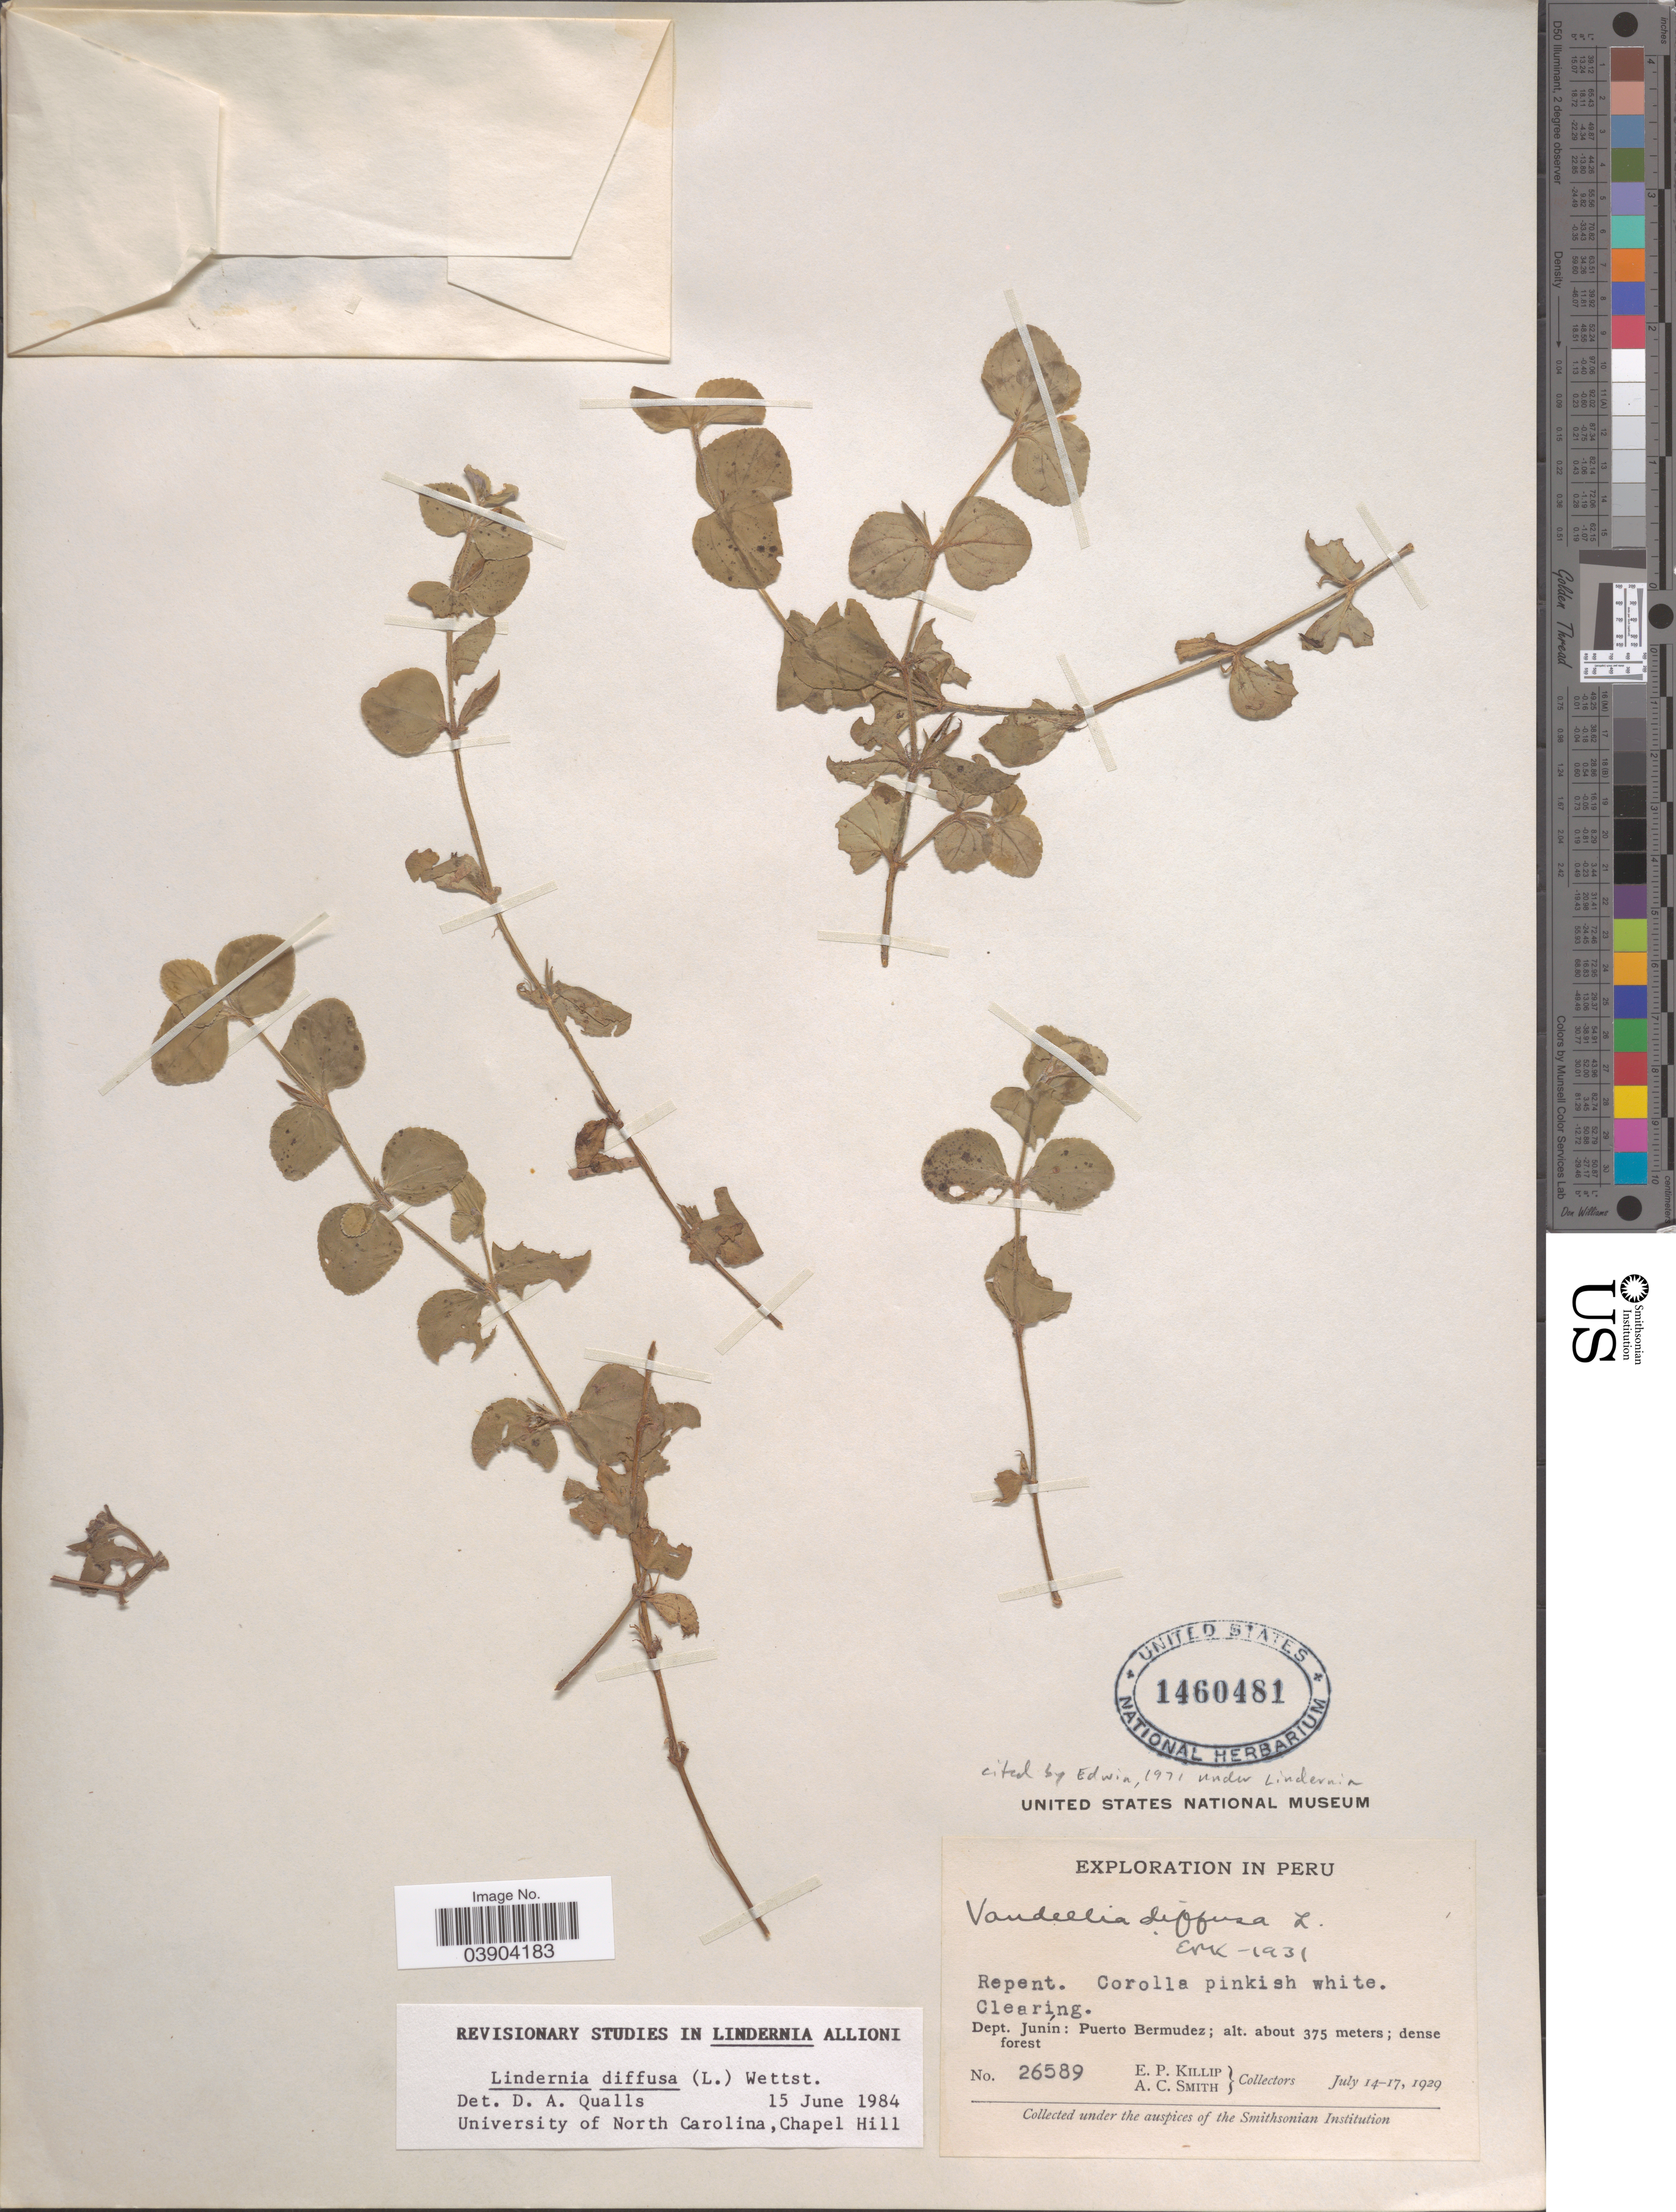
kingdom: Plantae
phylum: Tracheophyta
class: Magnoliopsida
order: Lamiales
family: Linderniaceae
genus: Lindernia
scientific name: Lindernia diffusa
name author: (L.) Wettst.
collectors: E. P. Killip & A. C. Smith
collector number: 26589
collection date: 1929-07-14/1929-07-17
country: Peru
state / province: Junín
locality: Dept. Junín: Puerto Bermudez.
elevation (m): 375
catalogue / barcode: US 1460481